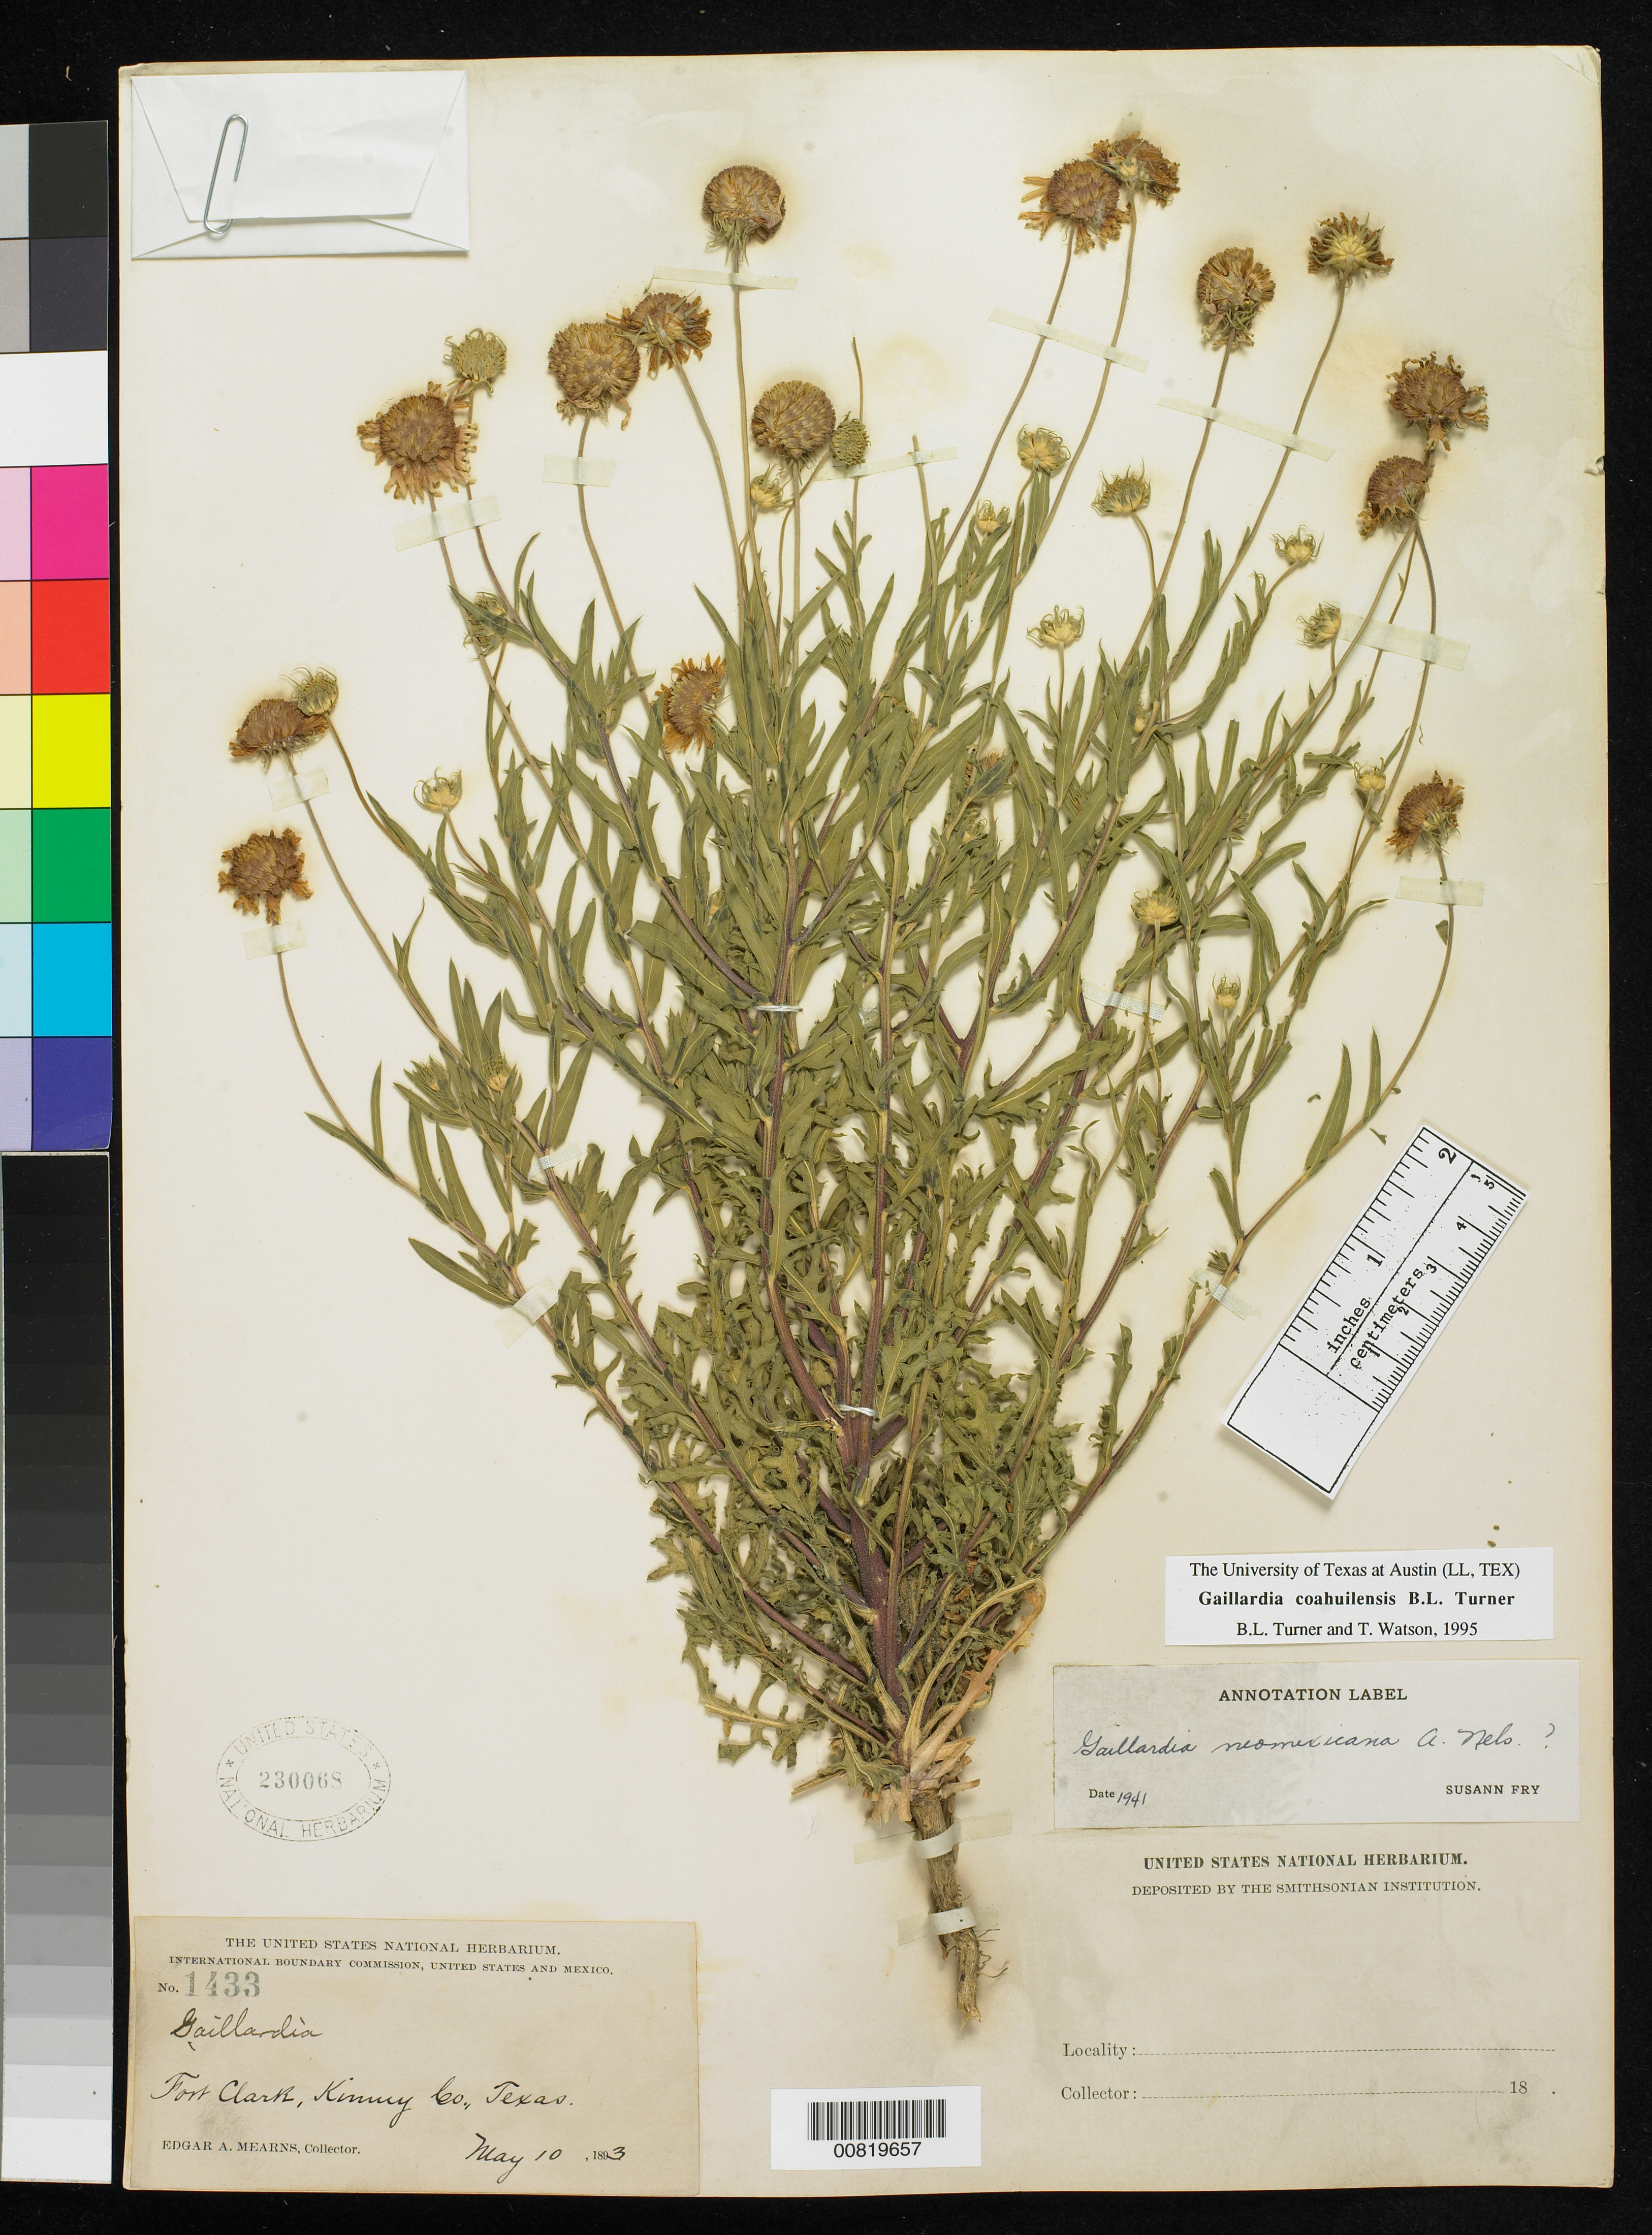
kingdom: Plantae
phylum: Tracheophyta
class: Magnoliopsida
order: Asterales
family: Asteraceae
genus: Gaillardia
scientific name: Gaillardia coahuilensis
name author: B.L. Turner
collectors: E. A. Mearns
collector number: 1433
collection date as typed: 10 May 1893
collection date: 1893-05-10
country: United States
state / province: Texas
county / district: Kinney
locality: Fort Clark, Kinney County, Texas.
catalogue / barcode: US 230068